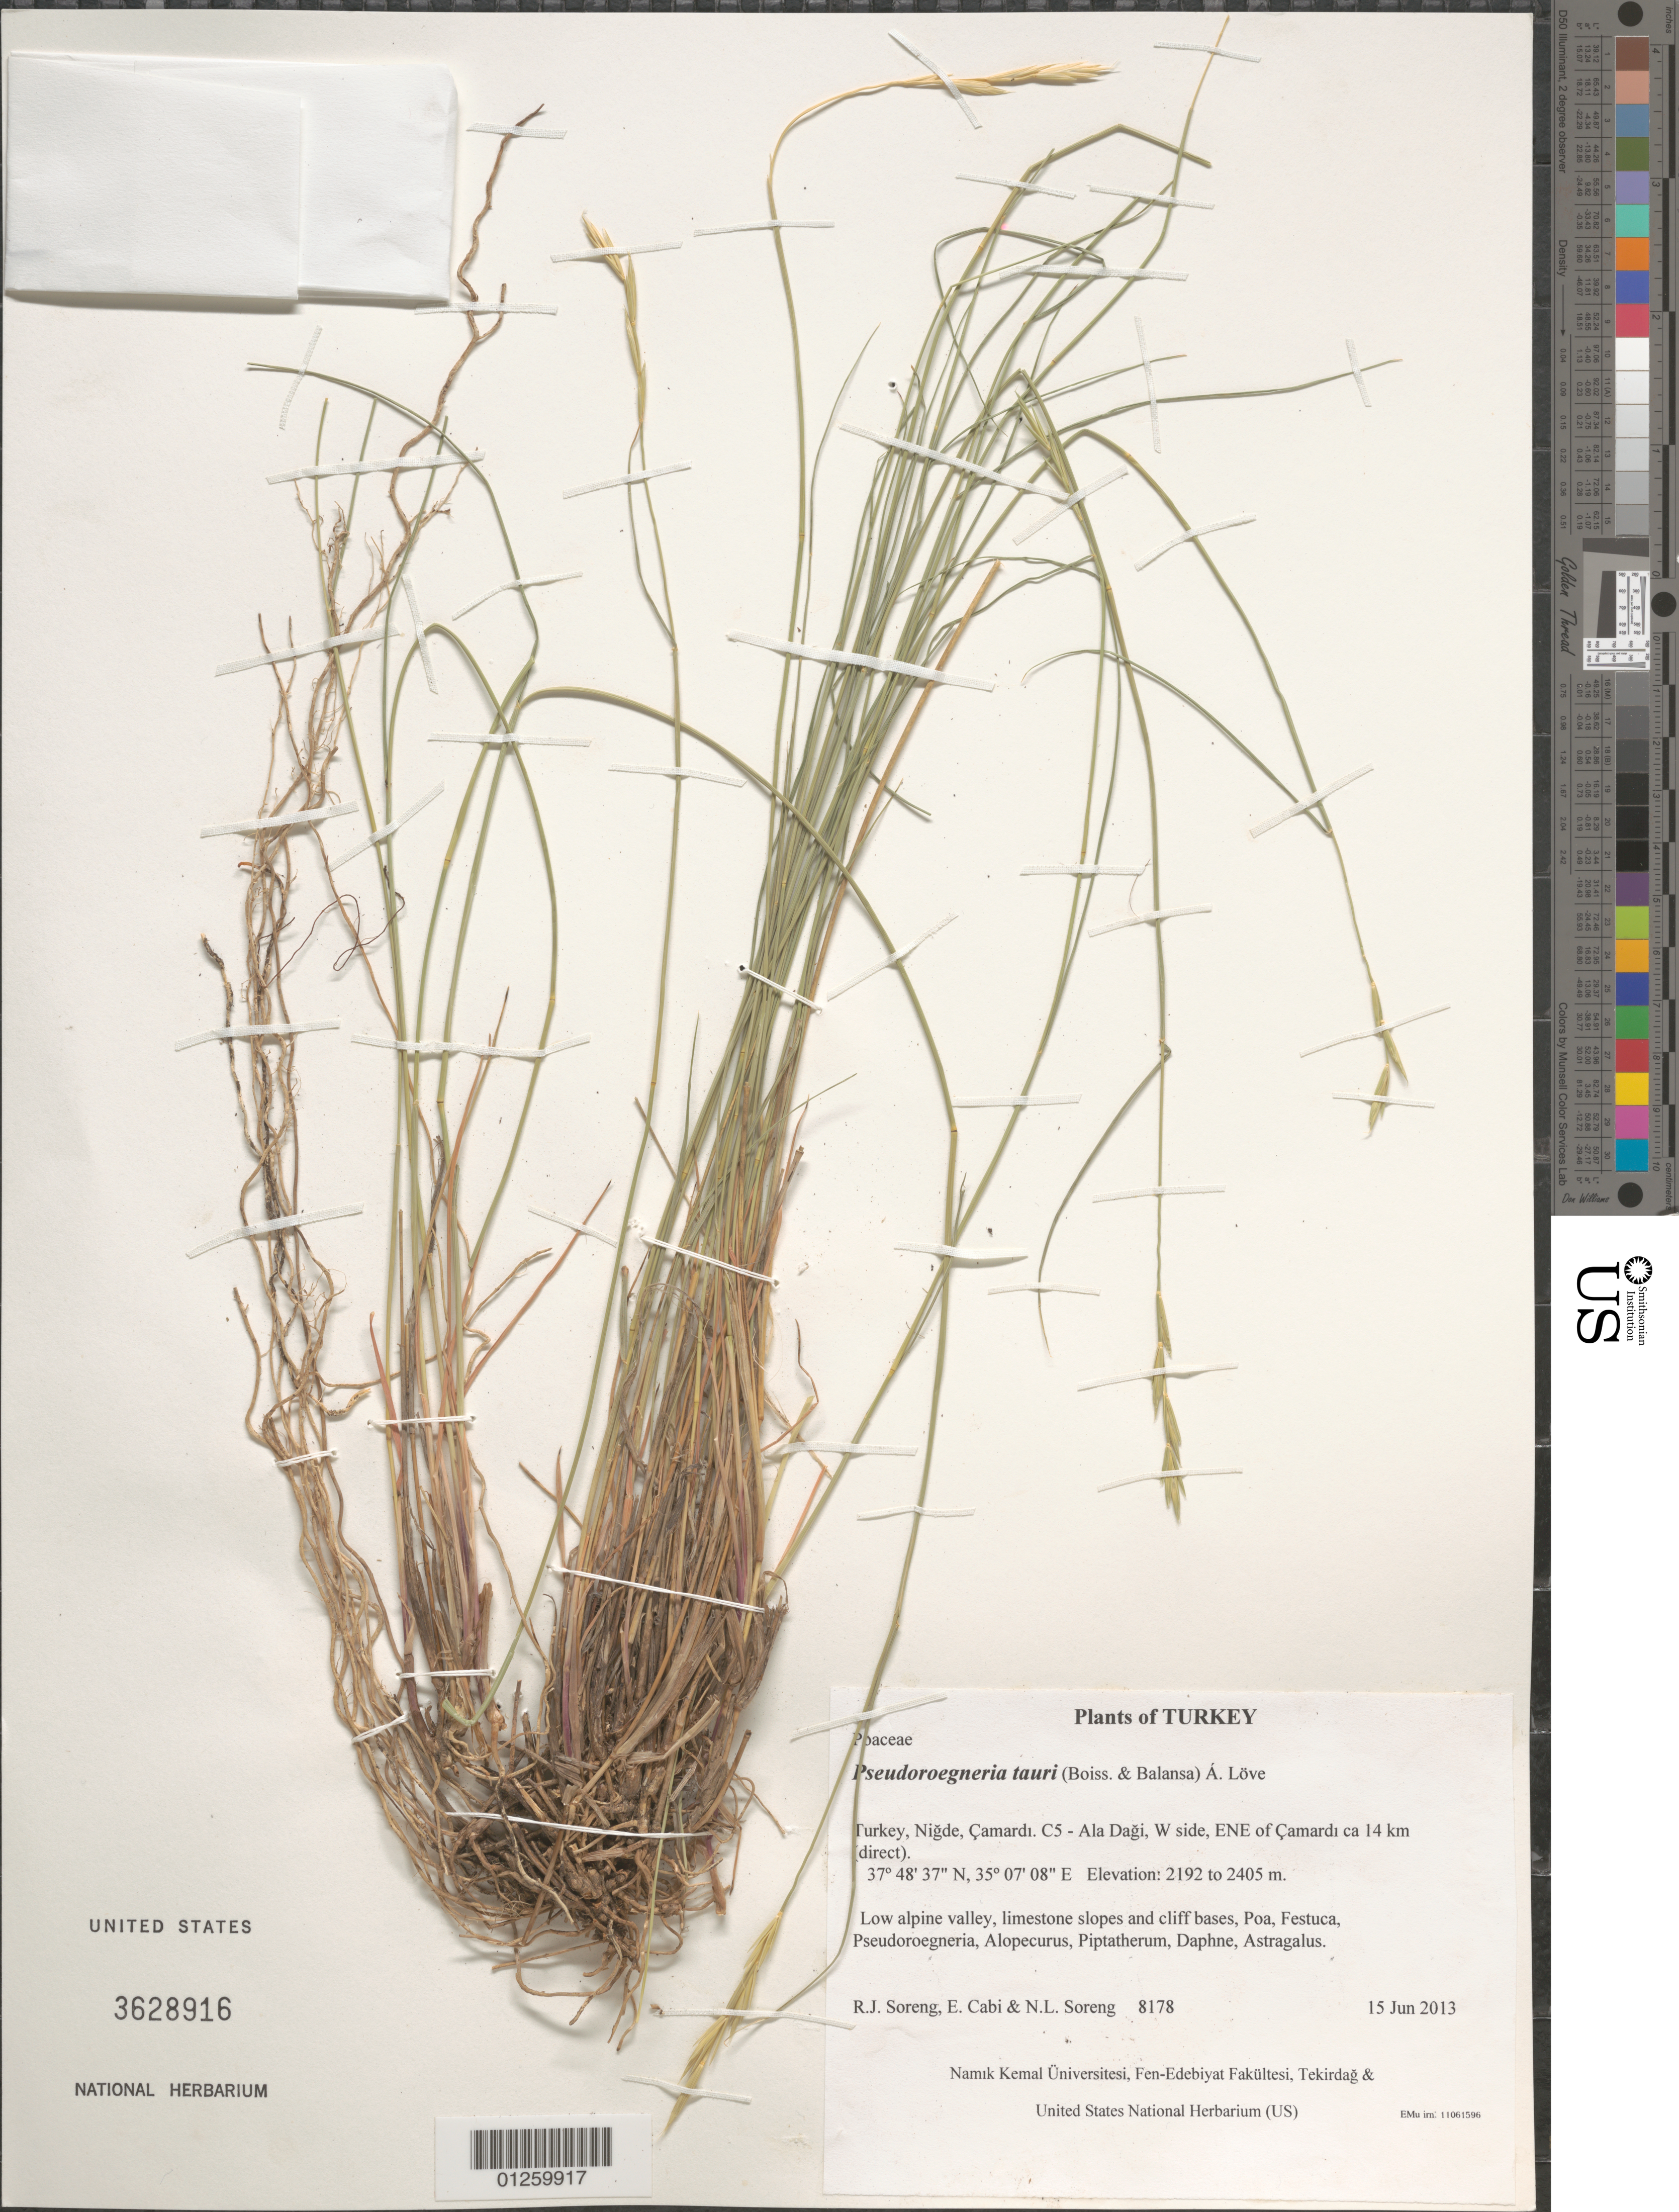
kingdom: Plantae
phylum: Tracheophyta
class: Liliopsida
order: Poales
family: Poaceae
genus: Pseudoroegneria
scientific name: Pseudoroegneria tauri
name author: (Boiss. & Balansa) Á. Löve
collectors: R. J. Soreng, E. Cabi & N. L. Soreng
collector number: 8178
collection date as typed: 2013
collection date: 2013-06-15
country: Turkey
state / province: Nigde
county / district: Çamardi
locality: C5 - Ala Dagi, W side, ENE of Çamardi ca 14 km (direct)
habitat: Low alpine valley, limestone slopes and cliff bases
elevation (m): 2192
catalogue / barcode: US 3628916